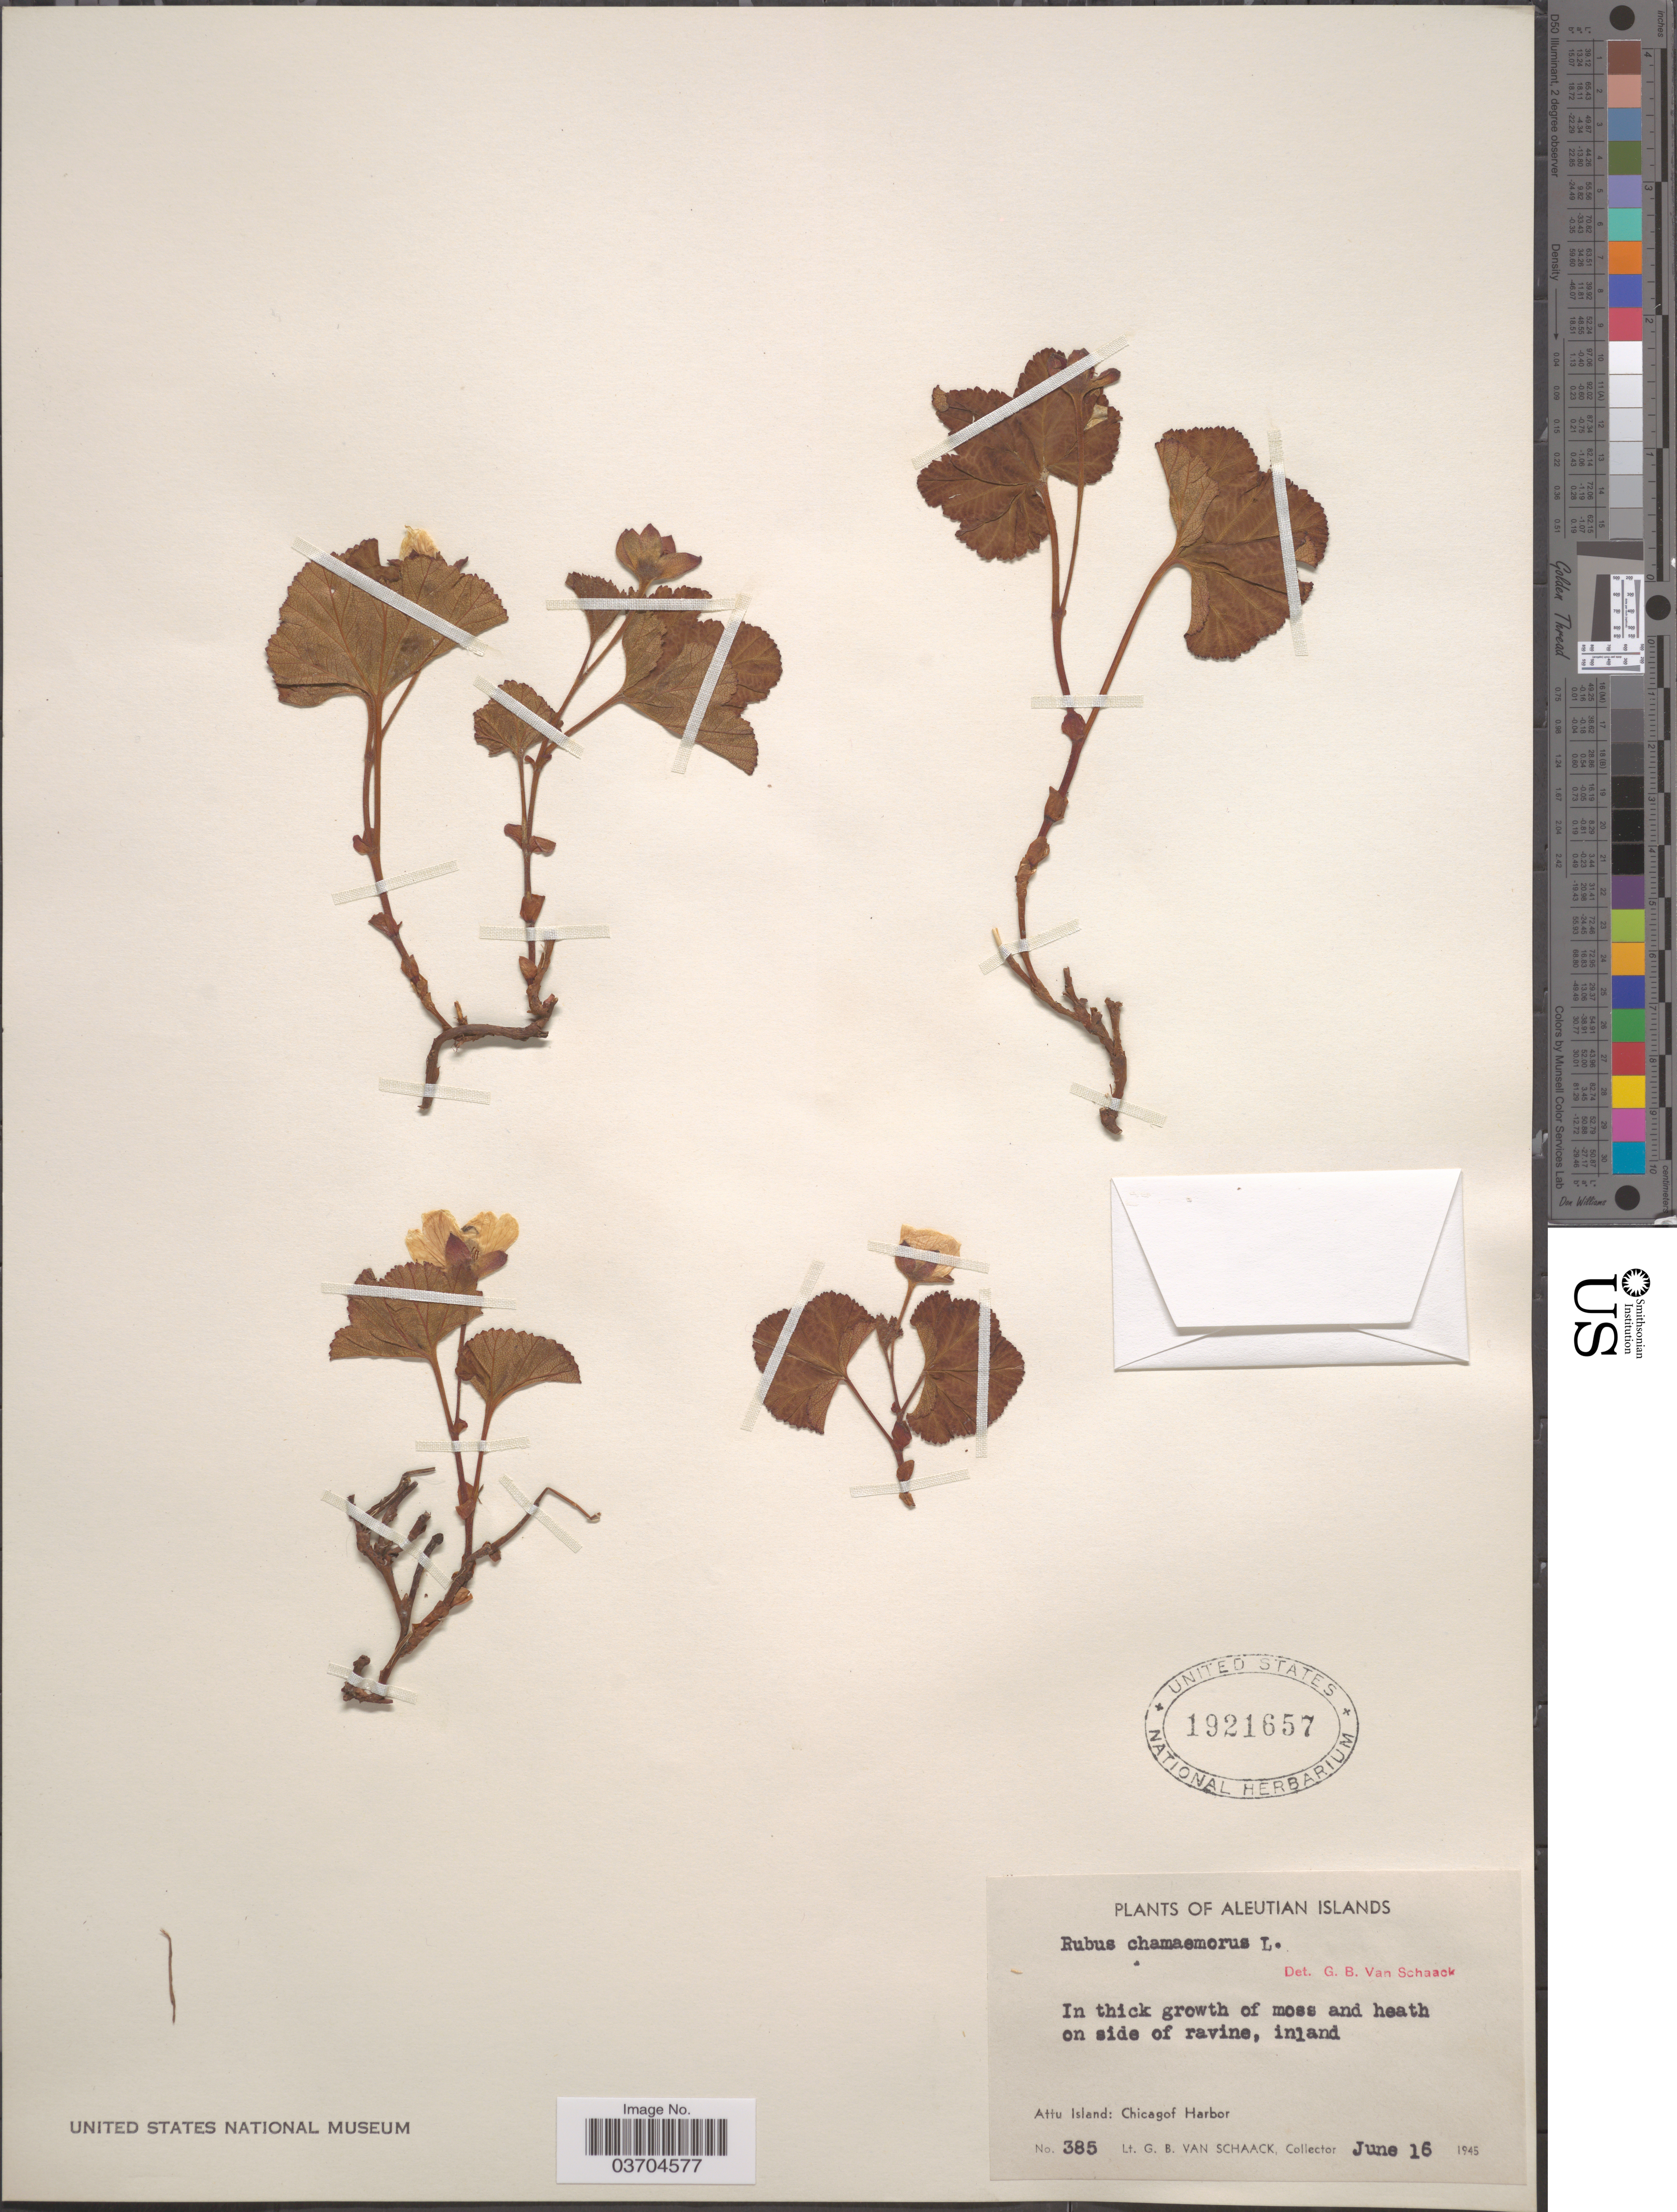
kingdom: Plantae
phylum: Tracheophyta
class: Magnoliopsida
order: Rosales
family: Rosaceae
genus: Rubus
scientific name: Rubus chamaemorus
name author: L.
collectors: G. Van Schaak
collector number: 385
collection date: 1945-06-16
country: United States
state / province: Alaska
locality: Aleutian Islands. On side of ravine, inland. Attu Island: Chicagof Harbor.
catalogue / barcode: US 1921657